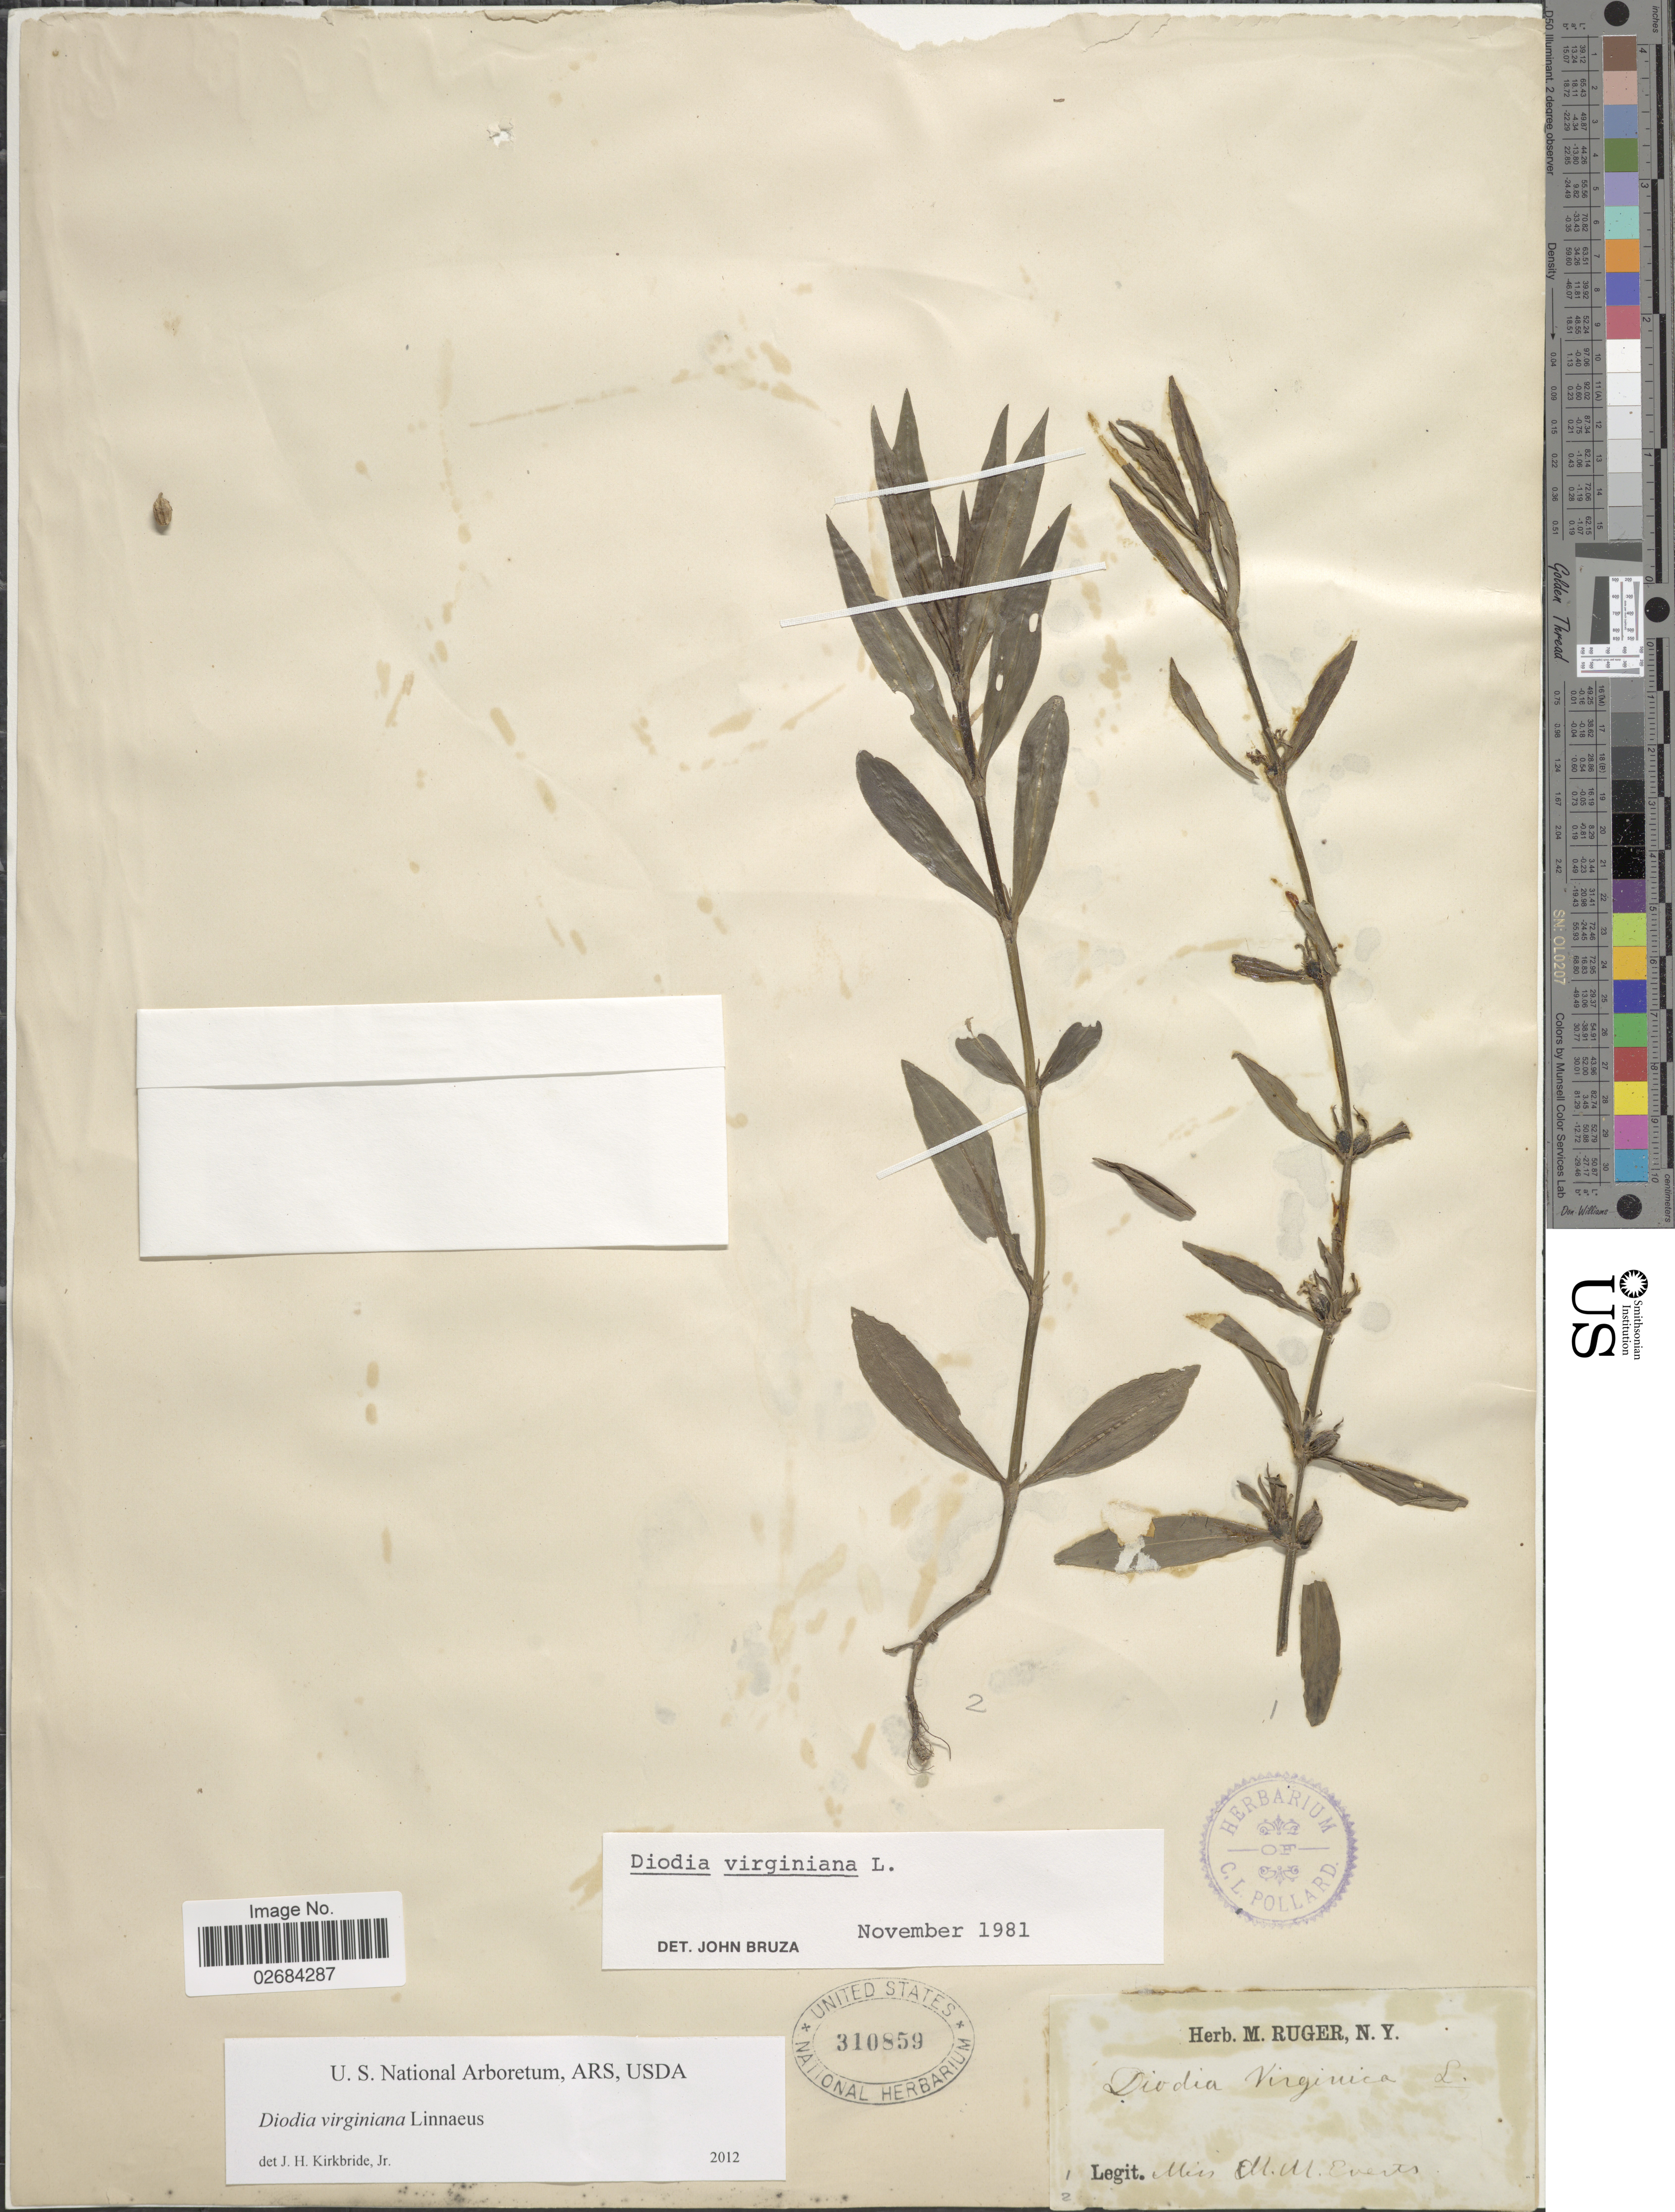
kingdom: Plantae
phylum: Tracheophyta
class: Magnoliopsida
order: Gentianales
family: Rubiaceae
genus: Diodia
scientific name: Diodia virginiana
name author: L.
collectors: M. Everts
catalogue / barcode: US 310859